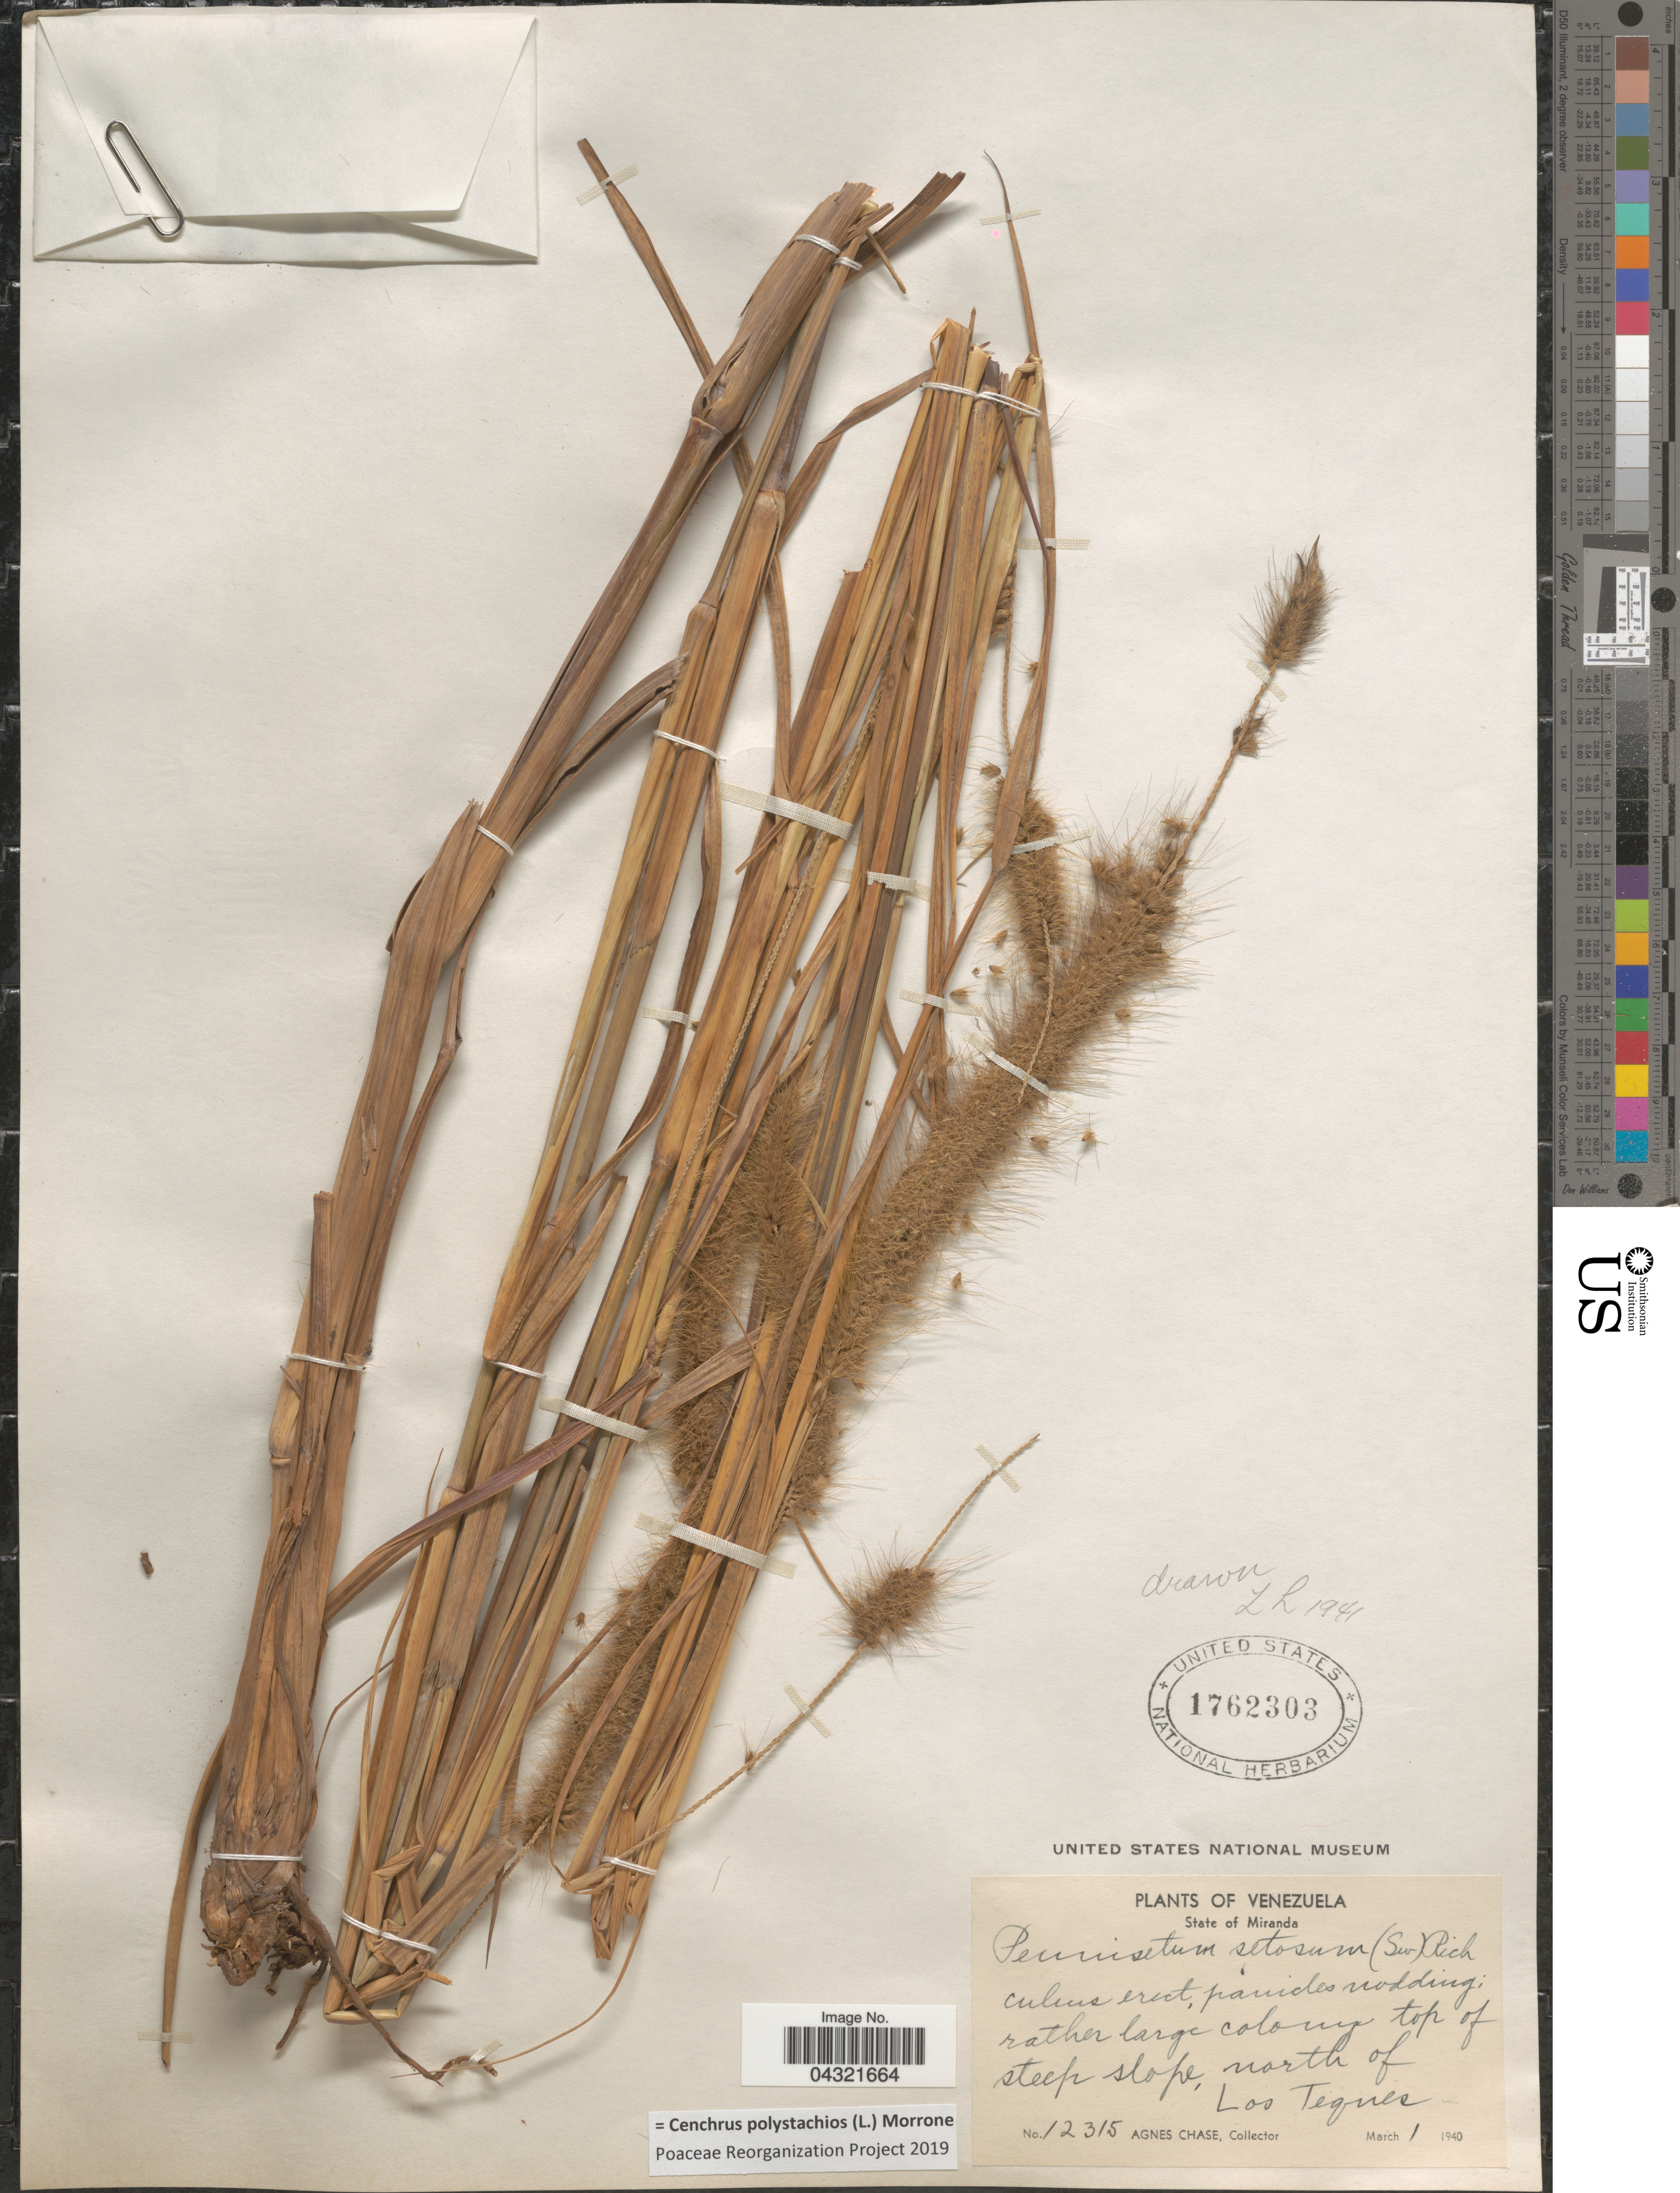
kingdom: Plantae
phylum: Tracheophyta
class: Liliopsida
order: Poales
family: Poaceae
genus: Cenchrus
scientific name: Cenchrus polystachios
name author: (L.) Morrone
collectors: A. Chase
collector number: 12315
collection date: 1940-03-01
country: Venezuela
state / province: Miranda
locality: Rather large colony top of steep slope, north of Los Teques.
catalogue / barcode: US 1762303